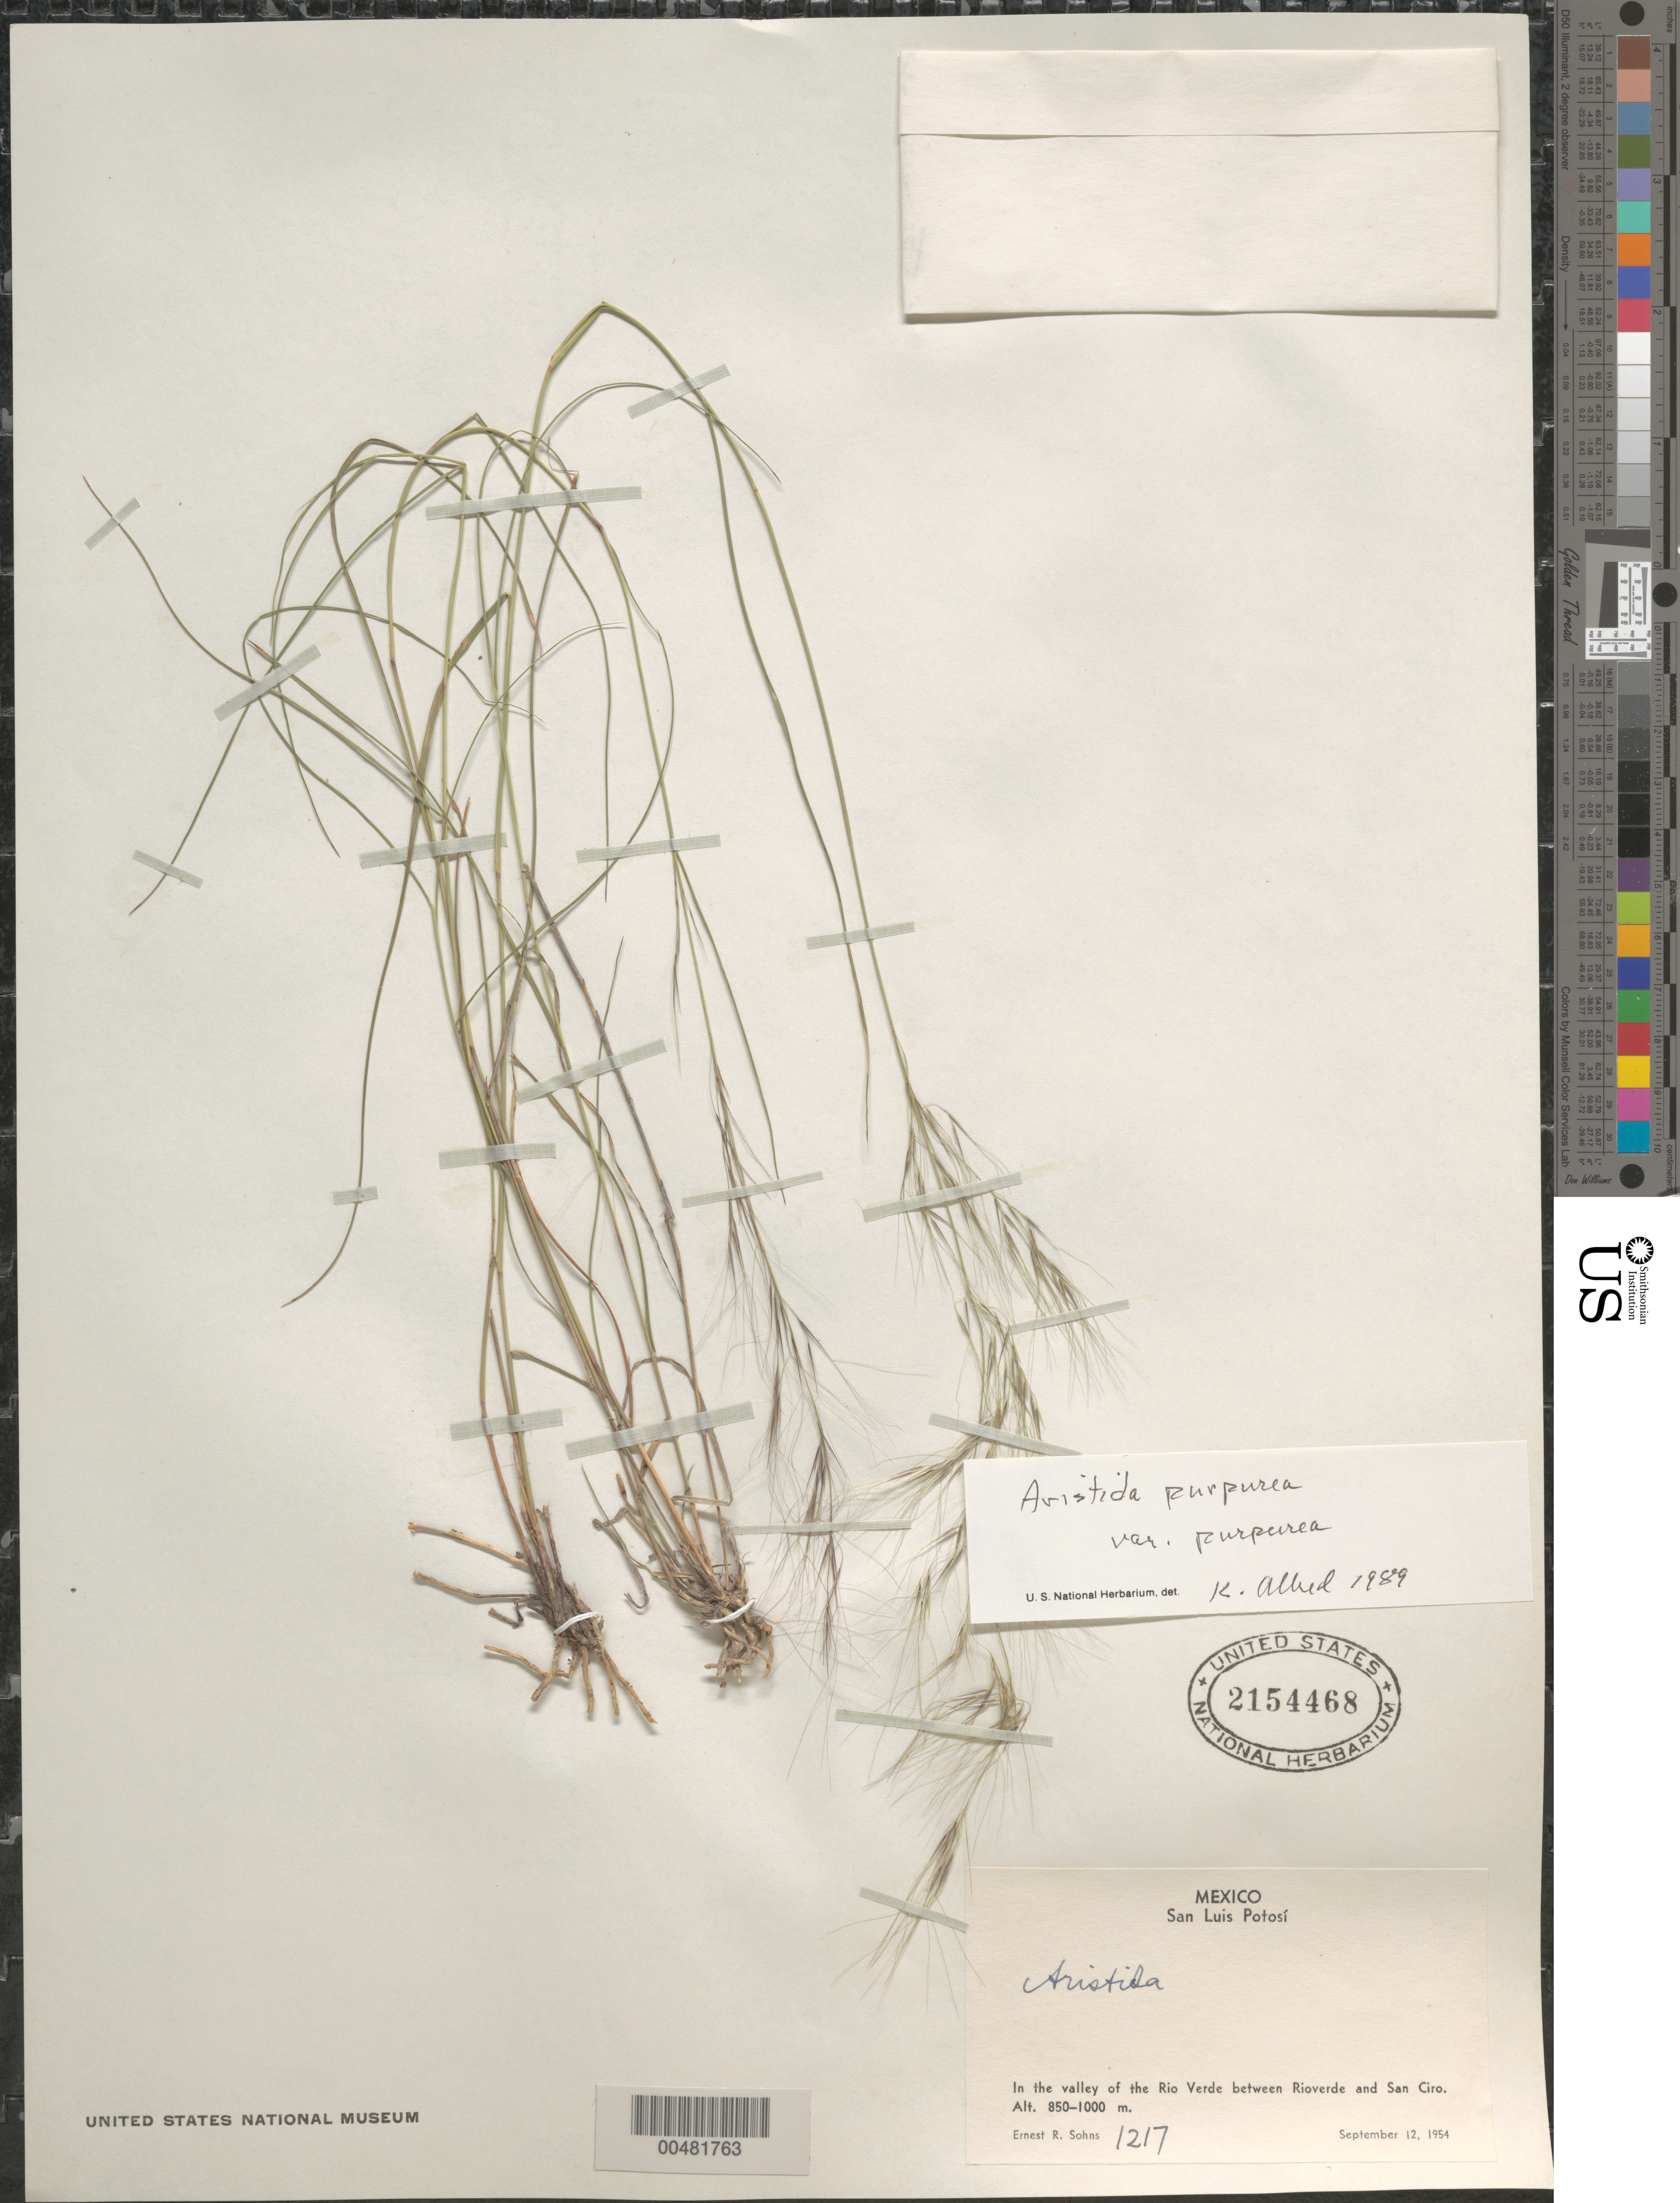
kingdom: Plantae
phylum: Tracheophyta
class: Liliopsida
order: Poales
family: Poaceae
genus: Aristida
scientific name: Aristida purpurea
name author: Nutt.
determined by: Allred, K.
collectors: E. R. Sohns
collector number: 1217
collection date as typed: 12 Sep 1954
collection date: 1954-09-12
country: Mexico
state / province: San Luis Potosi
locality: In the valley of the Rio Verde between Rioverde and San Ciro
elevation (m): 850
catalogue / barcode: US 2154468